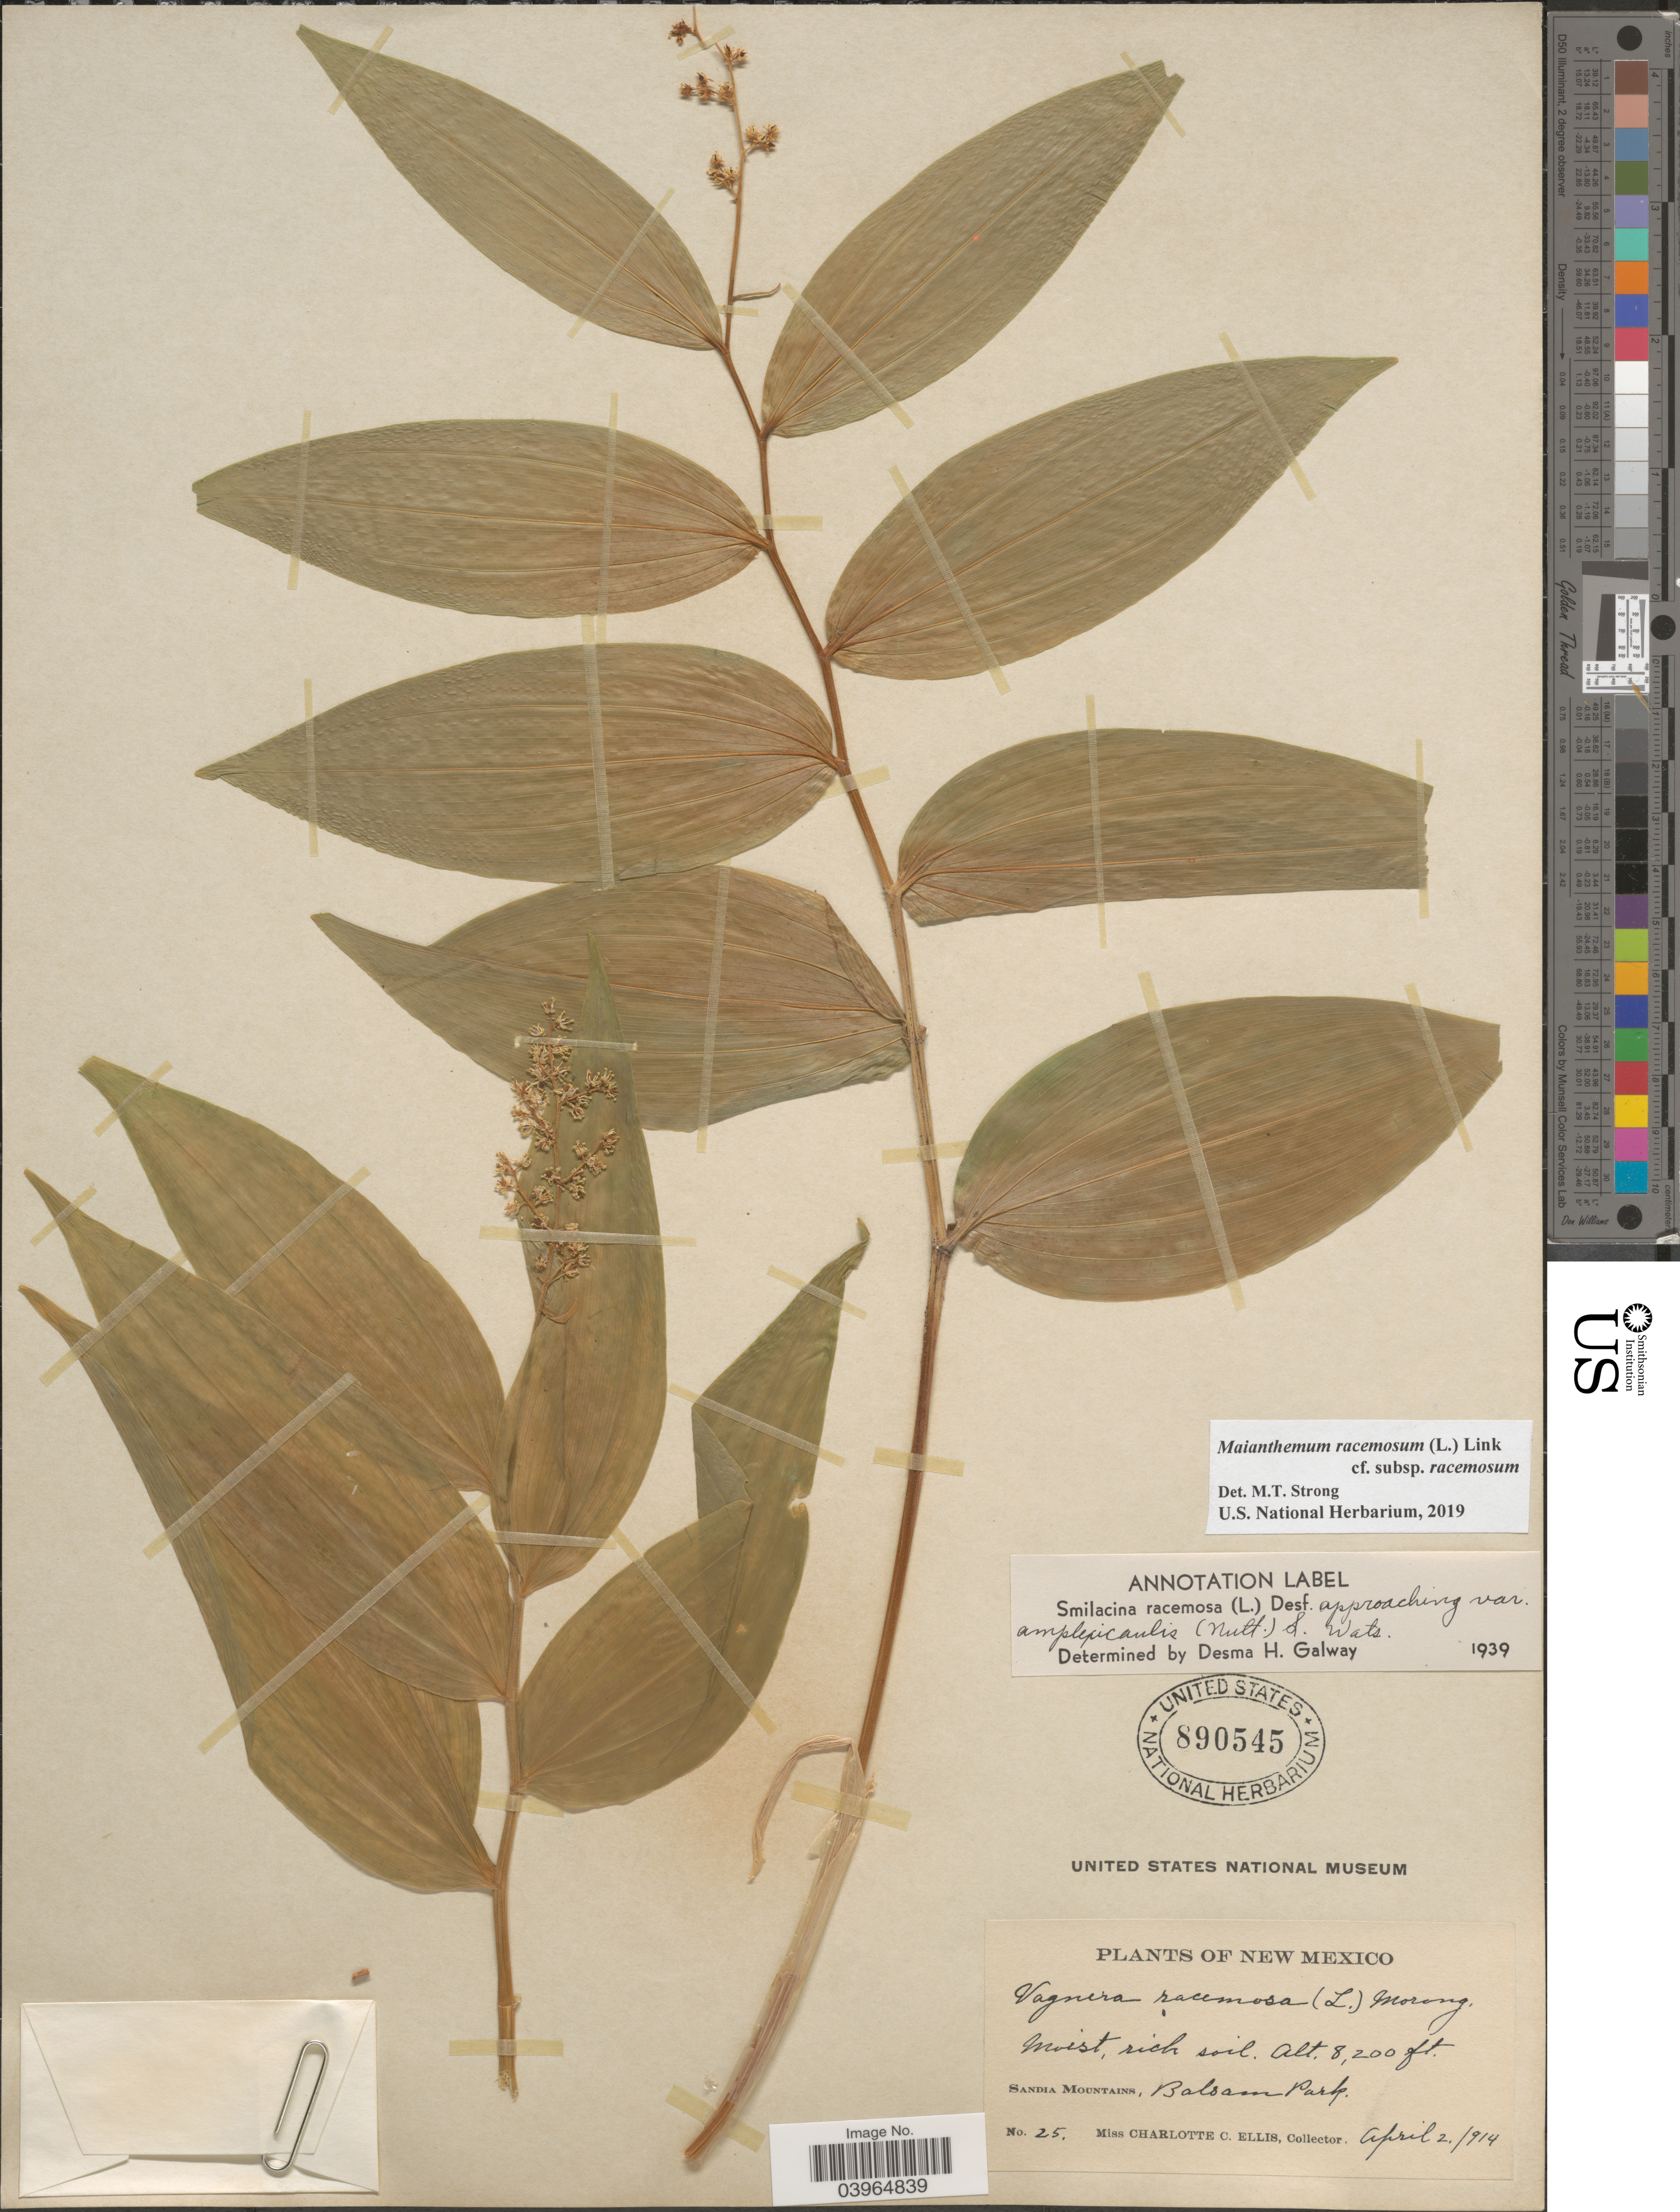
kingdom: Plantae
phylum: Tracheophyta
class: Liliopsida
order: Asparagales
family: Asparagaceae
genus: Maianthemum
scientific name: Maianthemum racemosum subsp. racemosum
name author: (L.) Link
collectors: C. C. Ellis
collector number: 25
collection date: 1914-04-02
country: United States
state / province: New Mexico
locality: Sandia Mountains, Balsam Park.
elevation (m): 2499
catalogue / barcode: US 890545